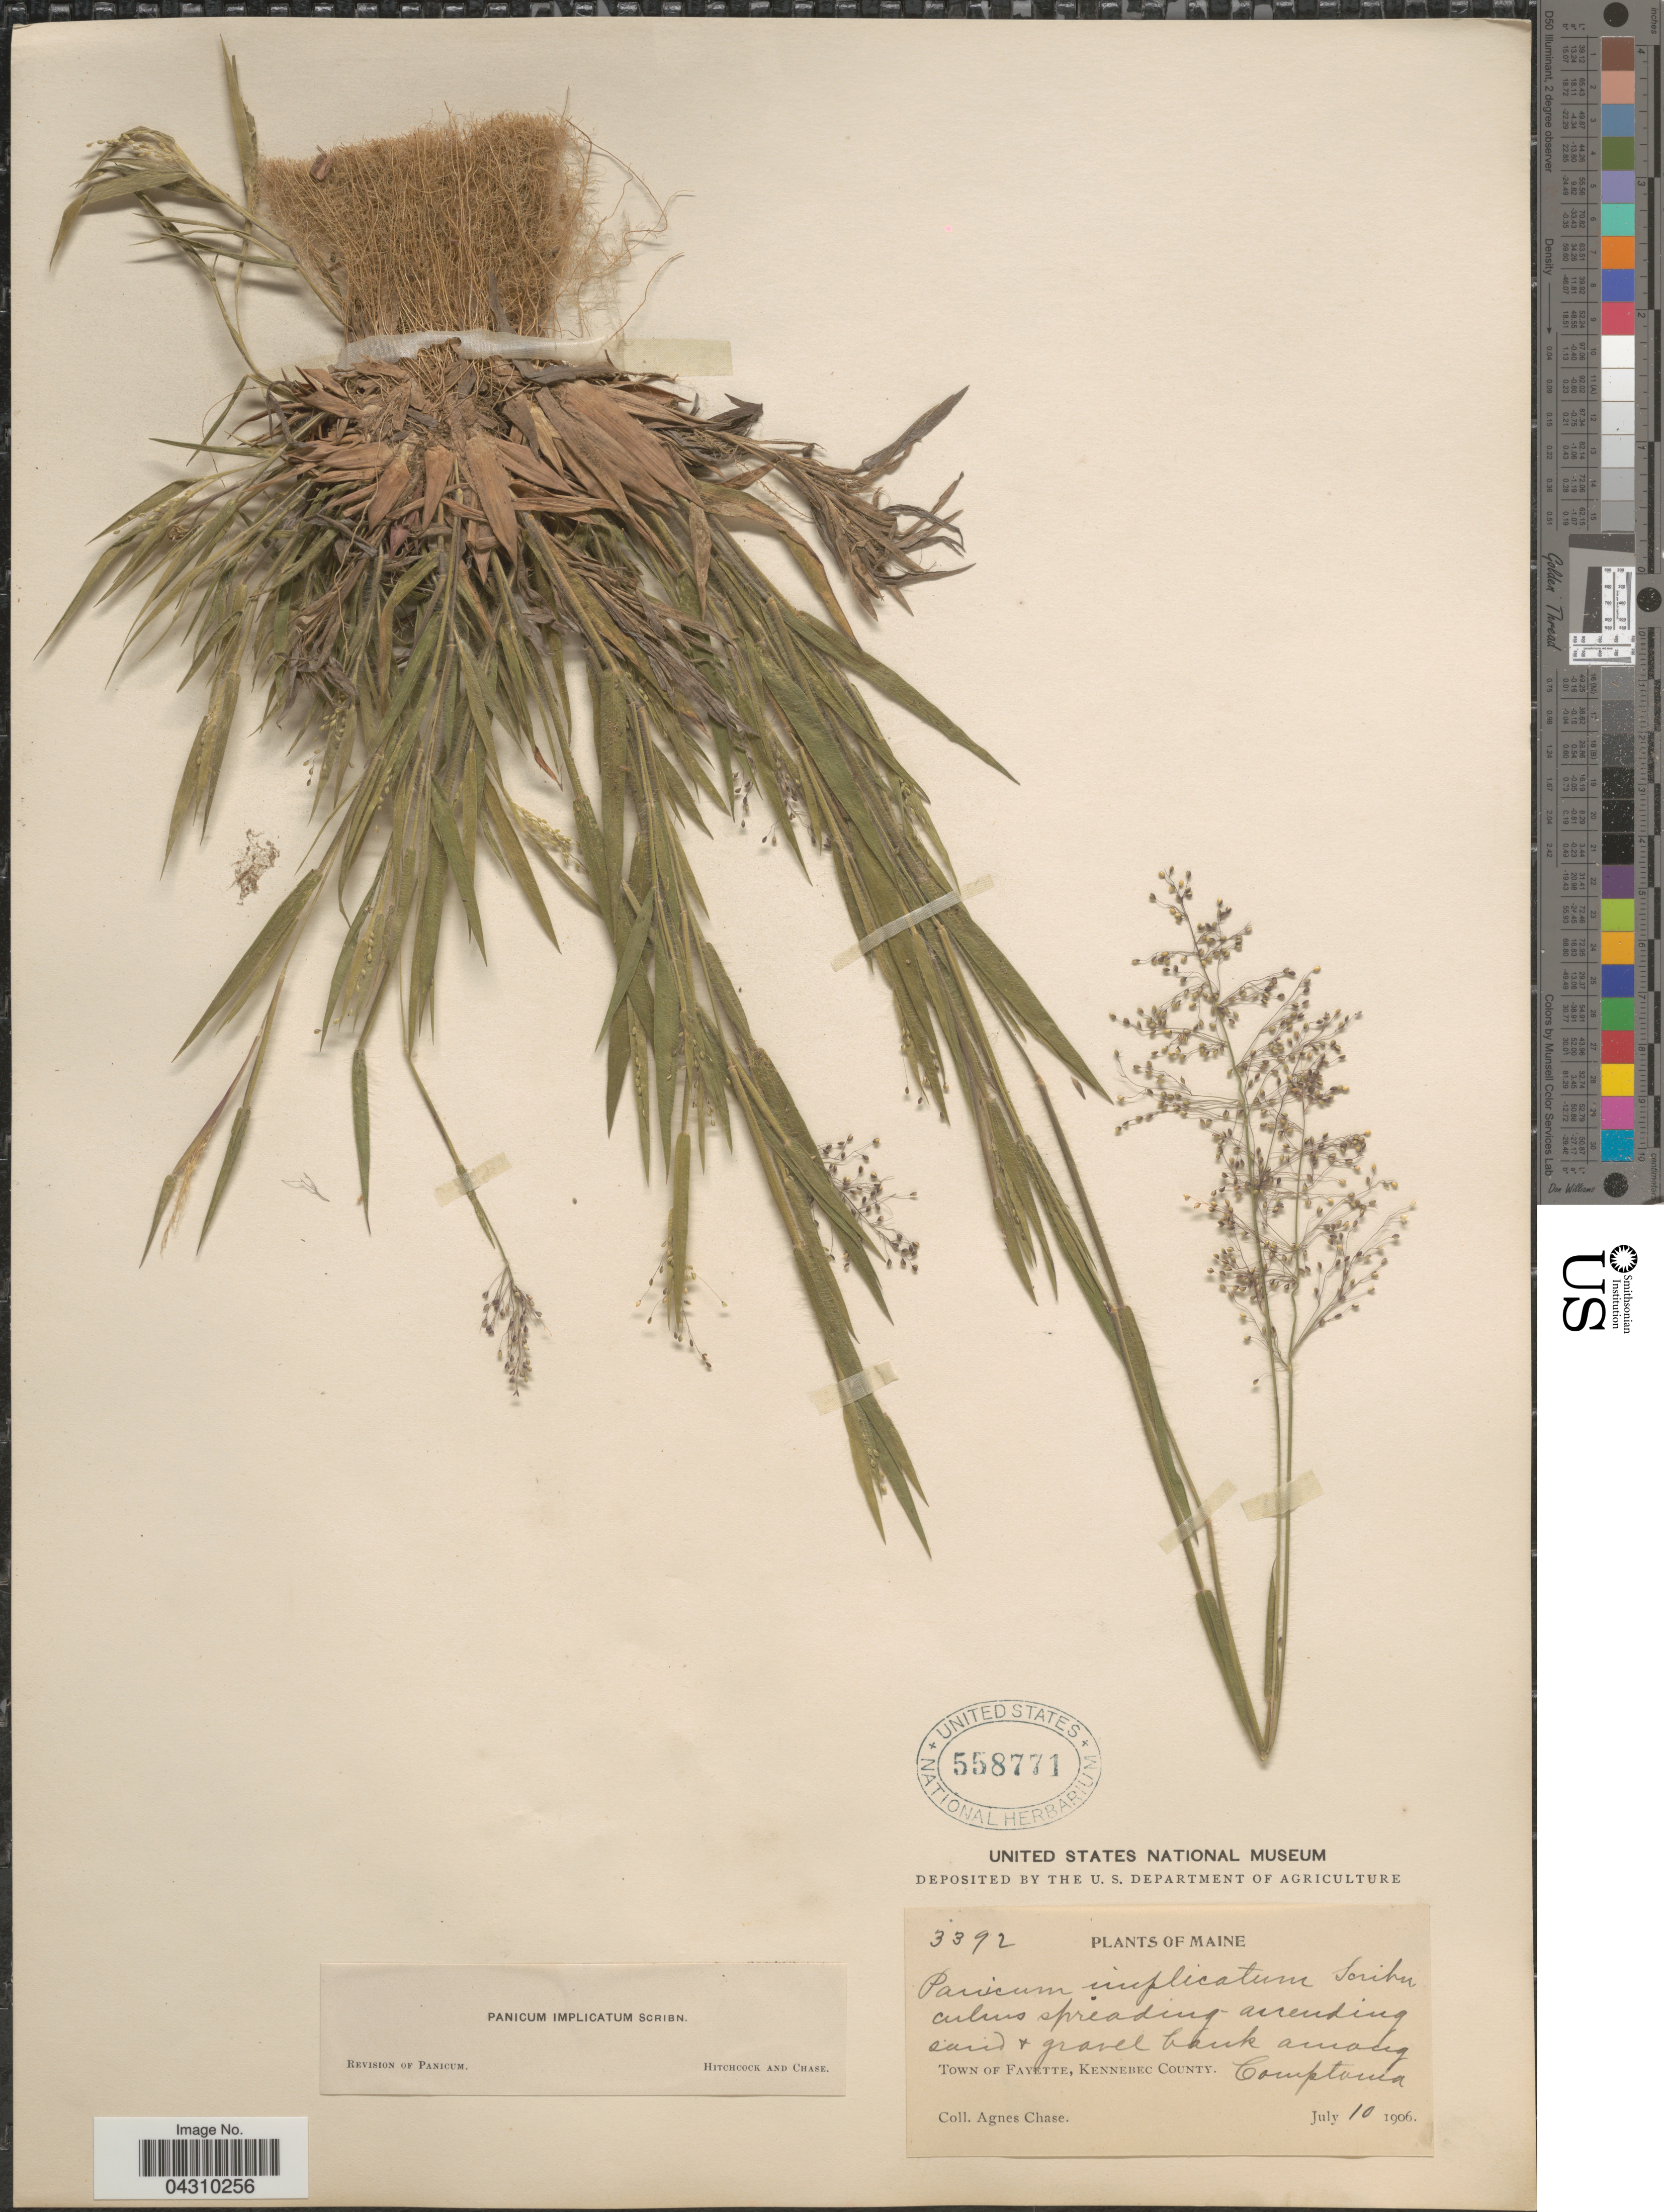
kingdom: Plantae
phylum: Tracheophyta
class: Liliopsida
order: Poales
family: Poaceae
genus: Dichanthelium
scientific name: Dichanthelium acuminatum var. acuminatum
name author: (Sw.) Gould & C.A. Clark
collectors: A. Chase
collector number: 3392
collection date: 1906-07-10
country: United States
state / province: Maine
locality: Town of Fayette, Kennebec County.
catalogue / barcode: US 558771